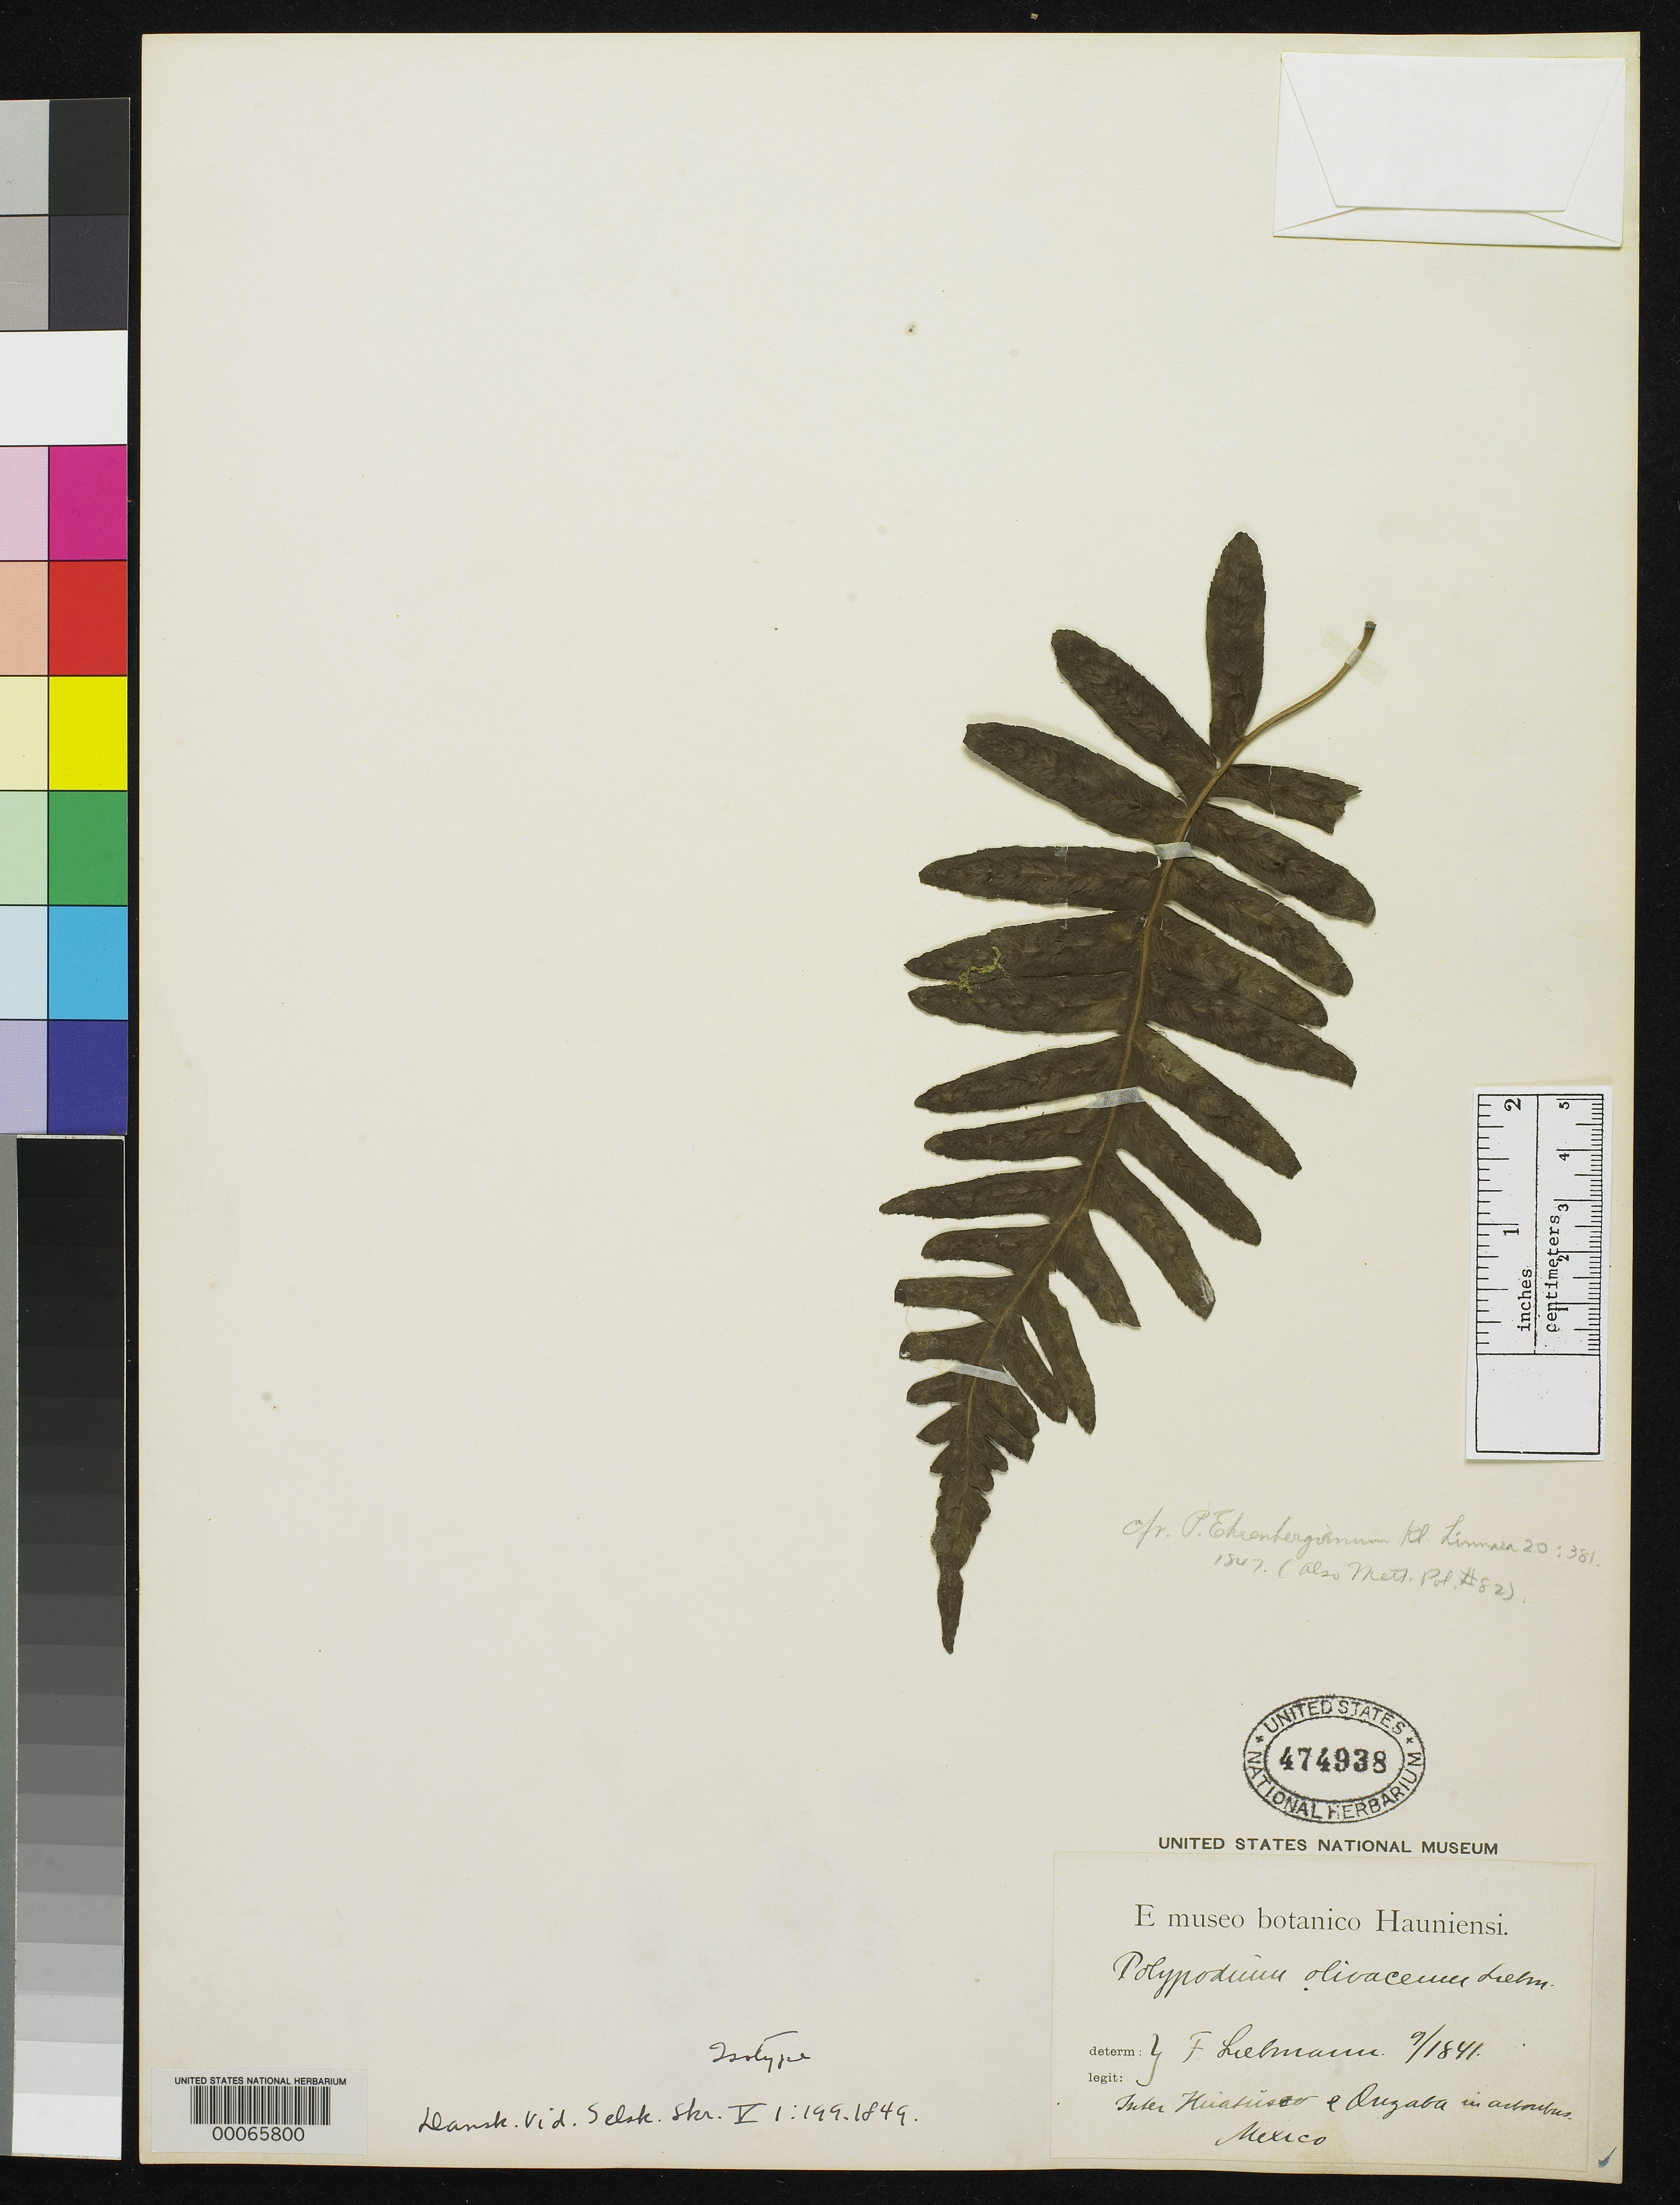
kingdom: Plantae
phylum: Tracheophyta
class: Polypodiopsida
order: Polypodiales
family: Polypodiaceae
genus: Polypodium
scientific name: Polypodium olivaceum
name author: Liebm.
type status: Type Collection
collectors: F. M. Liebmann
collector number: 128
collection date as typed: Sep 1841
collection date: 1841-09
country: Mexico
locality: E of Monserrat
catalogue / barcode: US 474938